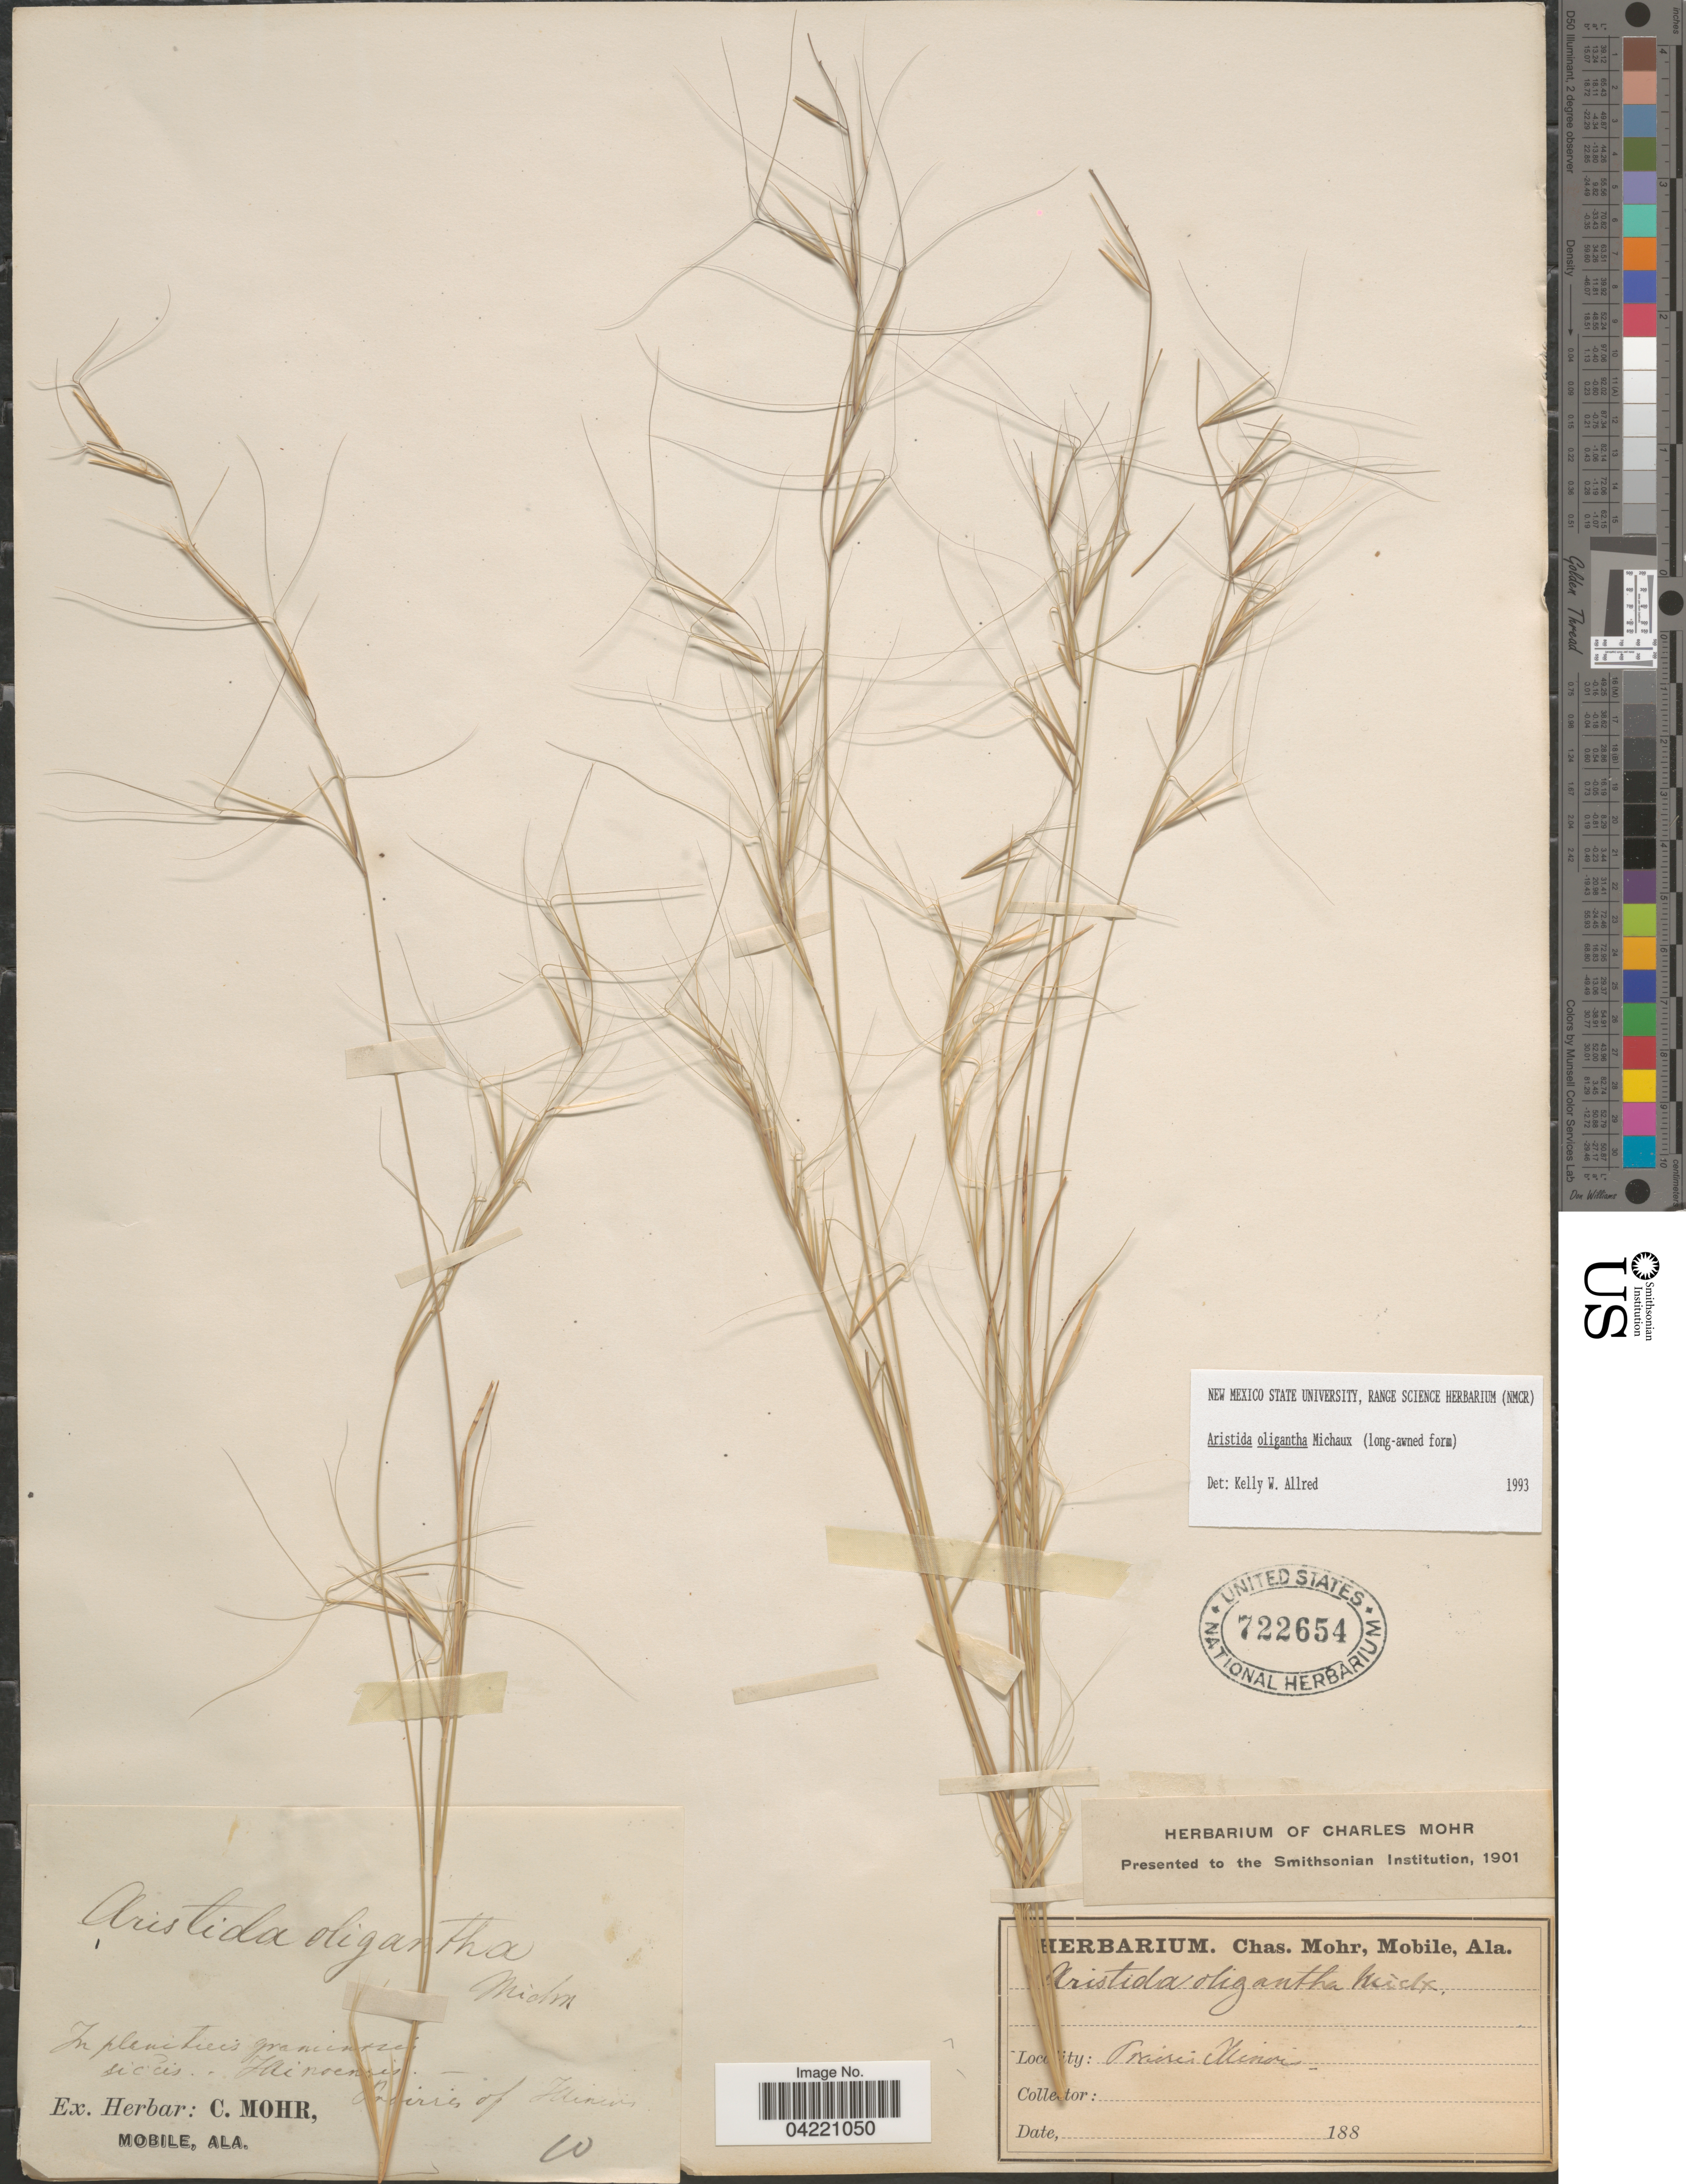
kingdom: Plantae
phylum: Tracheophyta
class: Liliopsida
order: Poales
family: Poaceae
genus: Aristida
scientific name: Aristida oligantha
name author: Michx.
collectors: ex herb. C. Mohr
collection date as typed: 188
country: United States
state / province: Illinois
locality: Prairies of Illinois.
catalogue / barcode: US 722654